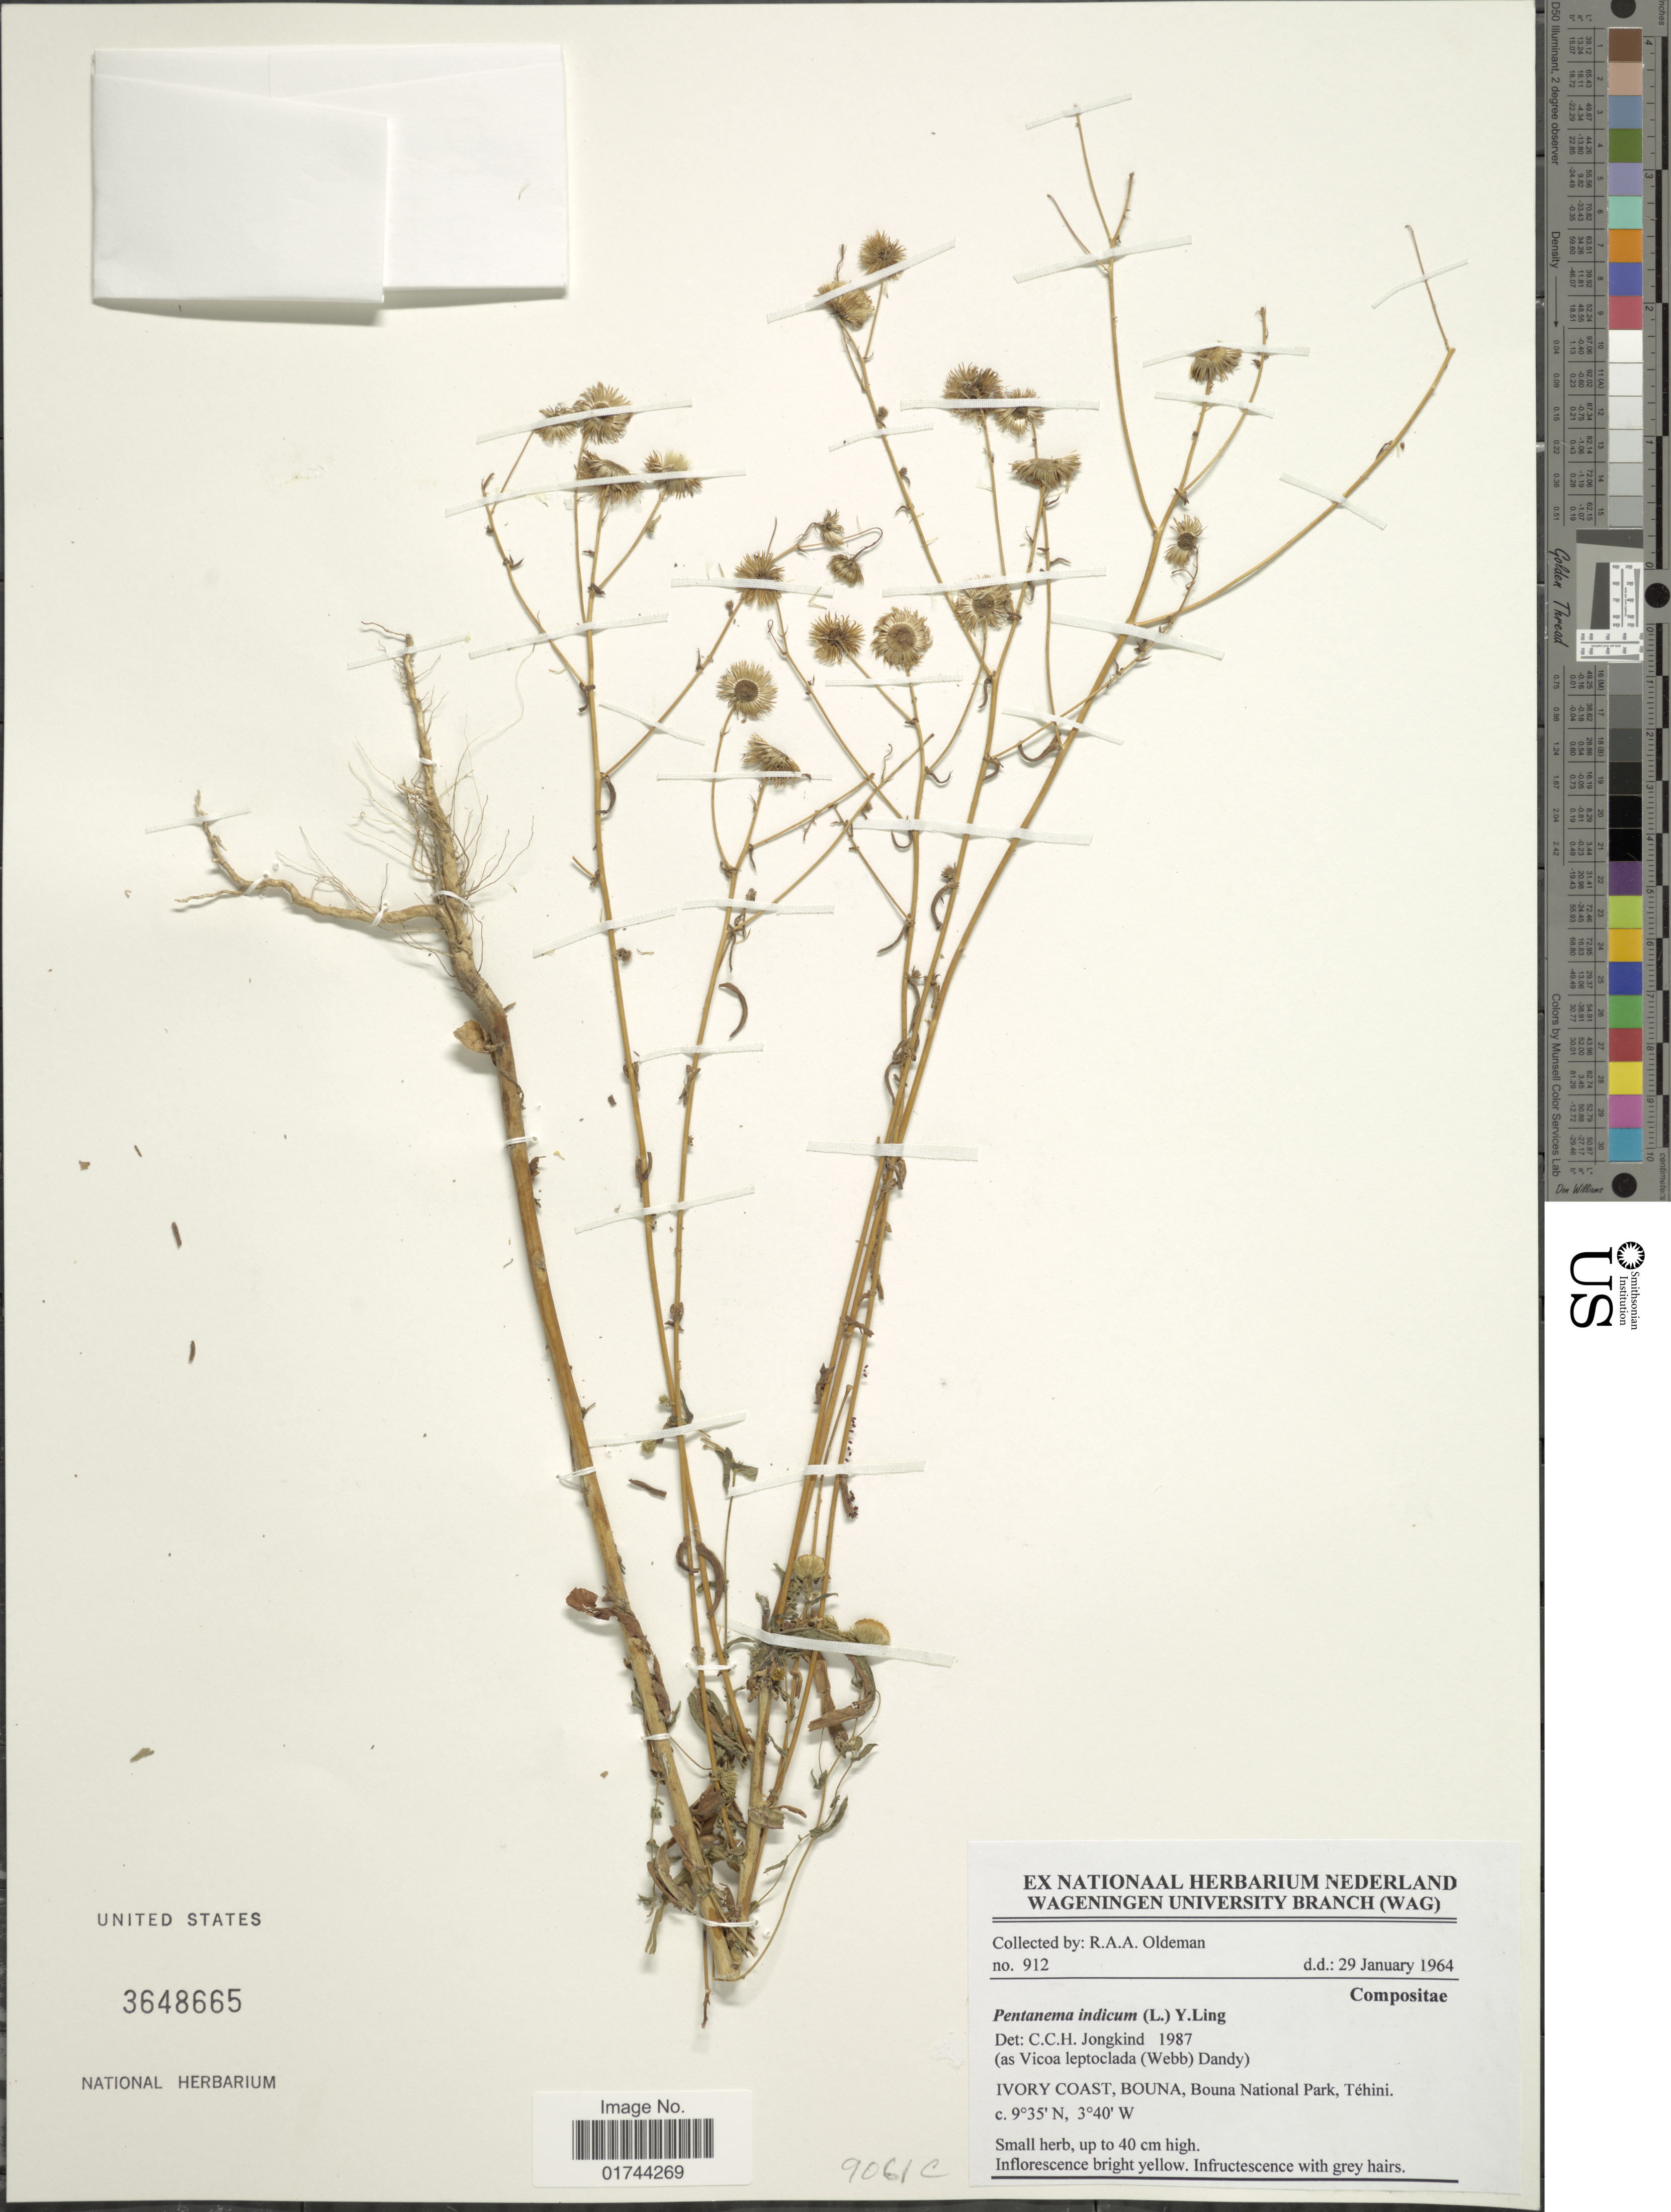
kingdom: Plantae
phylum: Tracheophyta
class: Magnoliopsida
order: Asterales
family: Asteraceae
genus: Pentanema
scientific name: Pentanema indicum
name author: (L.) Y. Ling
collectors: R. Oldeman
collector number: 912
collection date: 1964-01-29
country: Ivory Coast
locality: Bouna, Bouna National Park, Tehini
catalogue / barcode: US 3648665